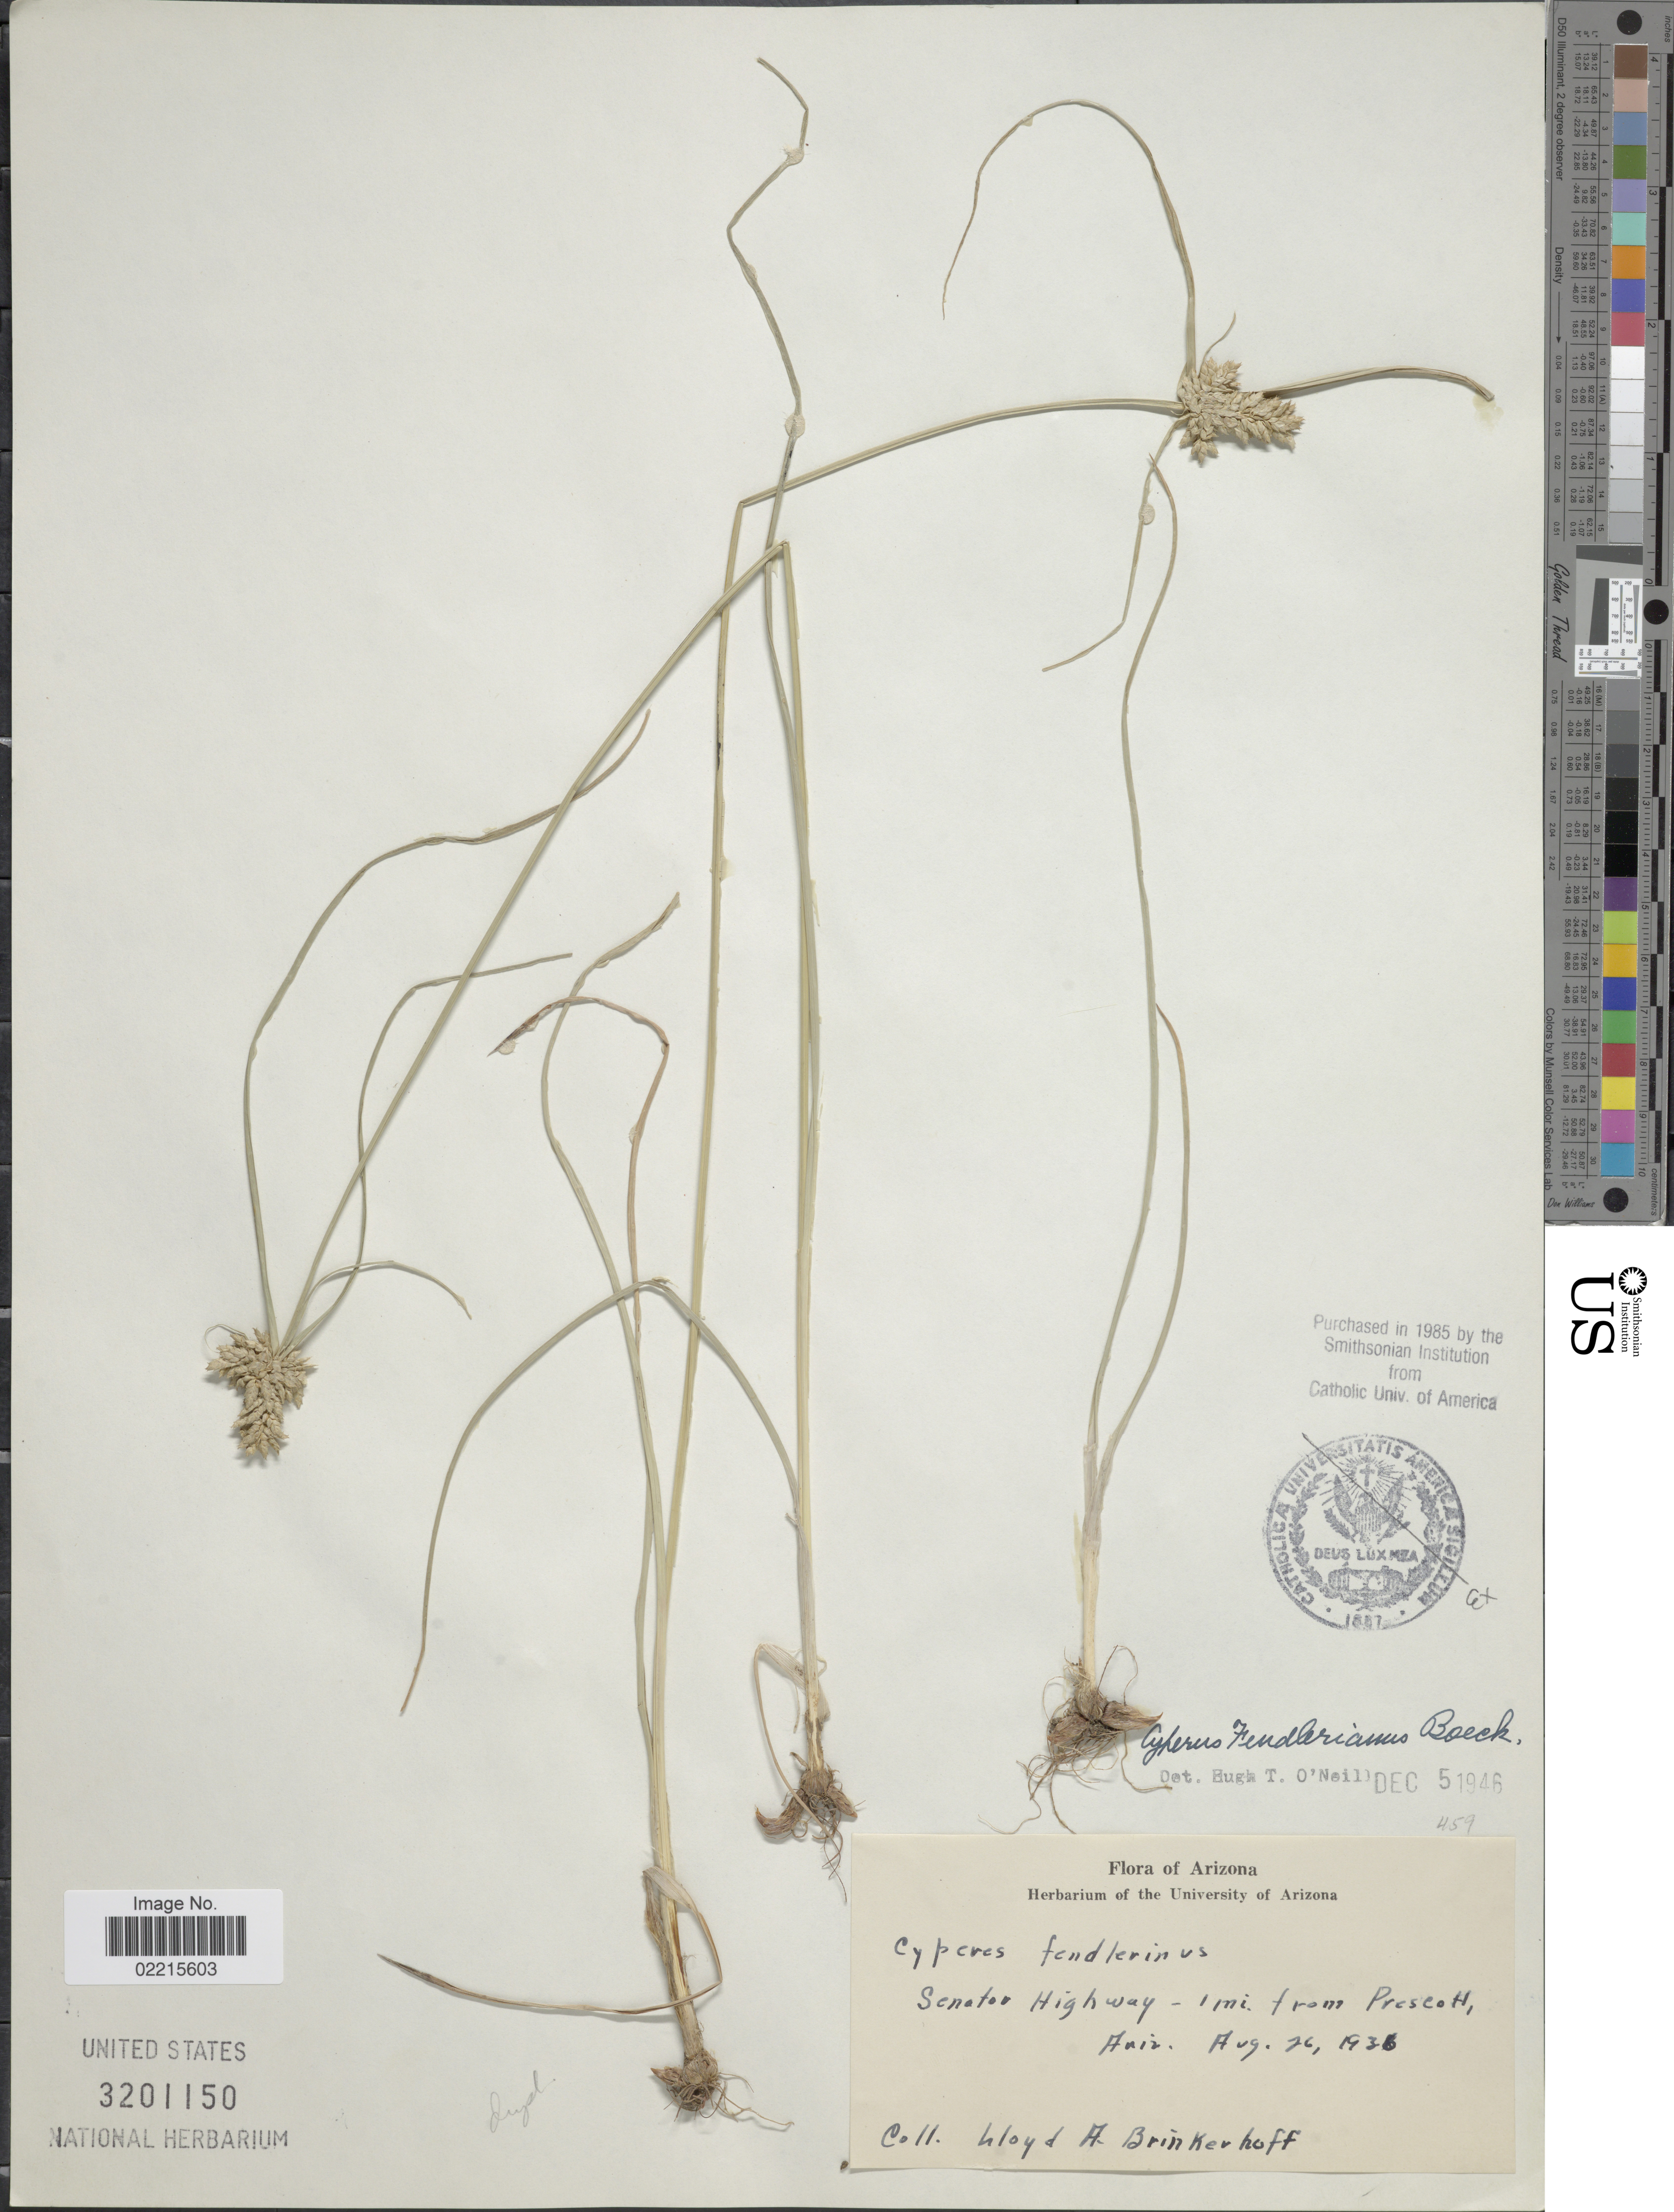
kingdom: Plantae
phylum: Tracheophyta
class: Liliopsida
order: Poales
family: Cyperaceae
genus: Cyperus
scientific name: Cyperus fendlerianus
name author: Boeckeler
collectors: L. Brinkerhoff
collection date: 1936-08-26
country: United States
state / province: Arizona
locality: Senator Highway - 1 mi from Prescott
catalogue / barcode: US 3201150